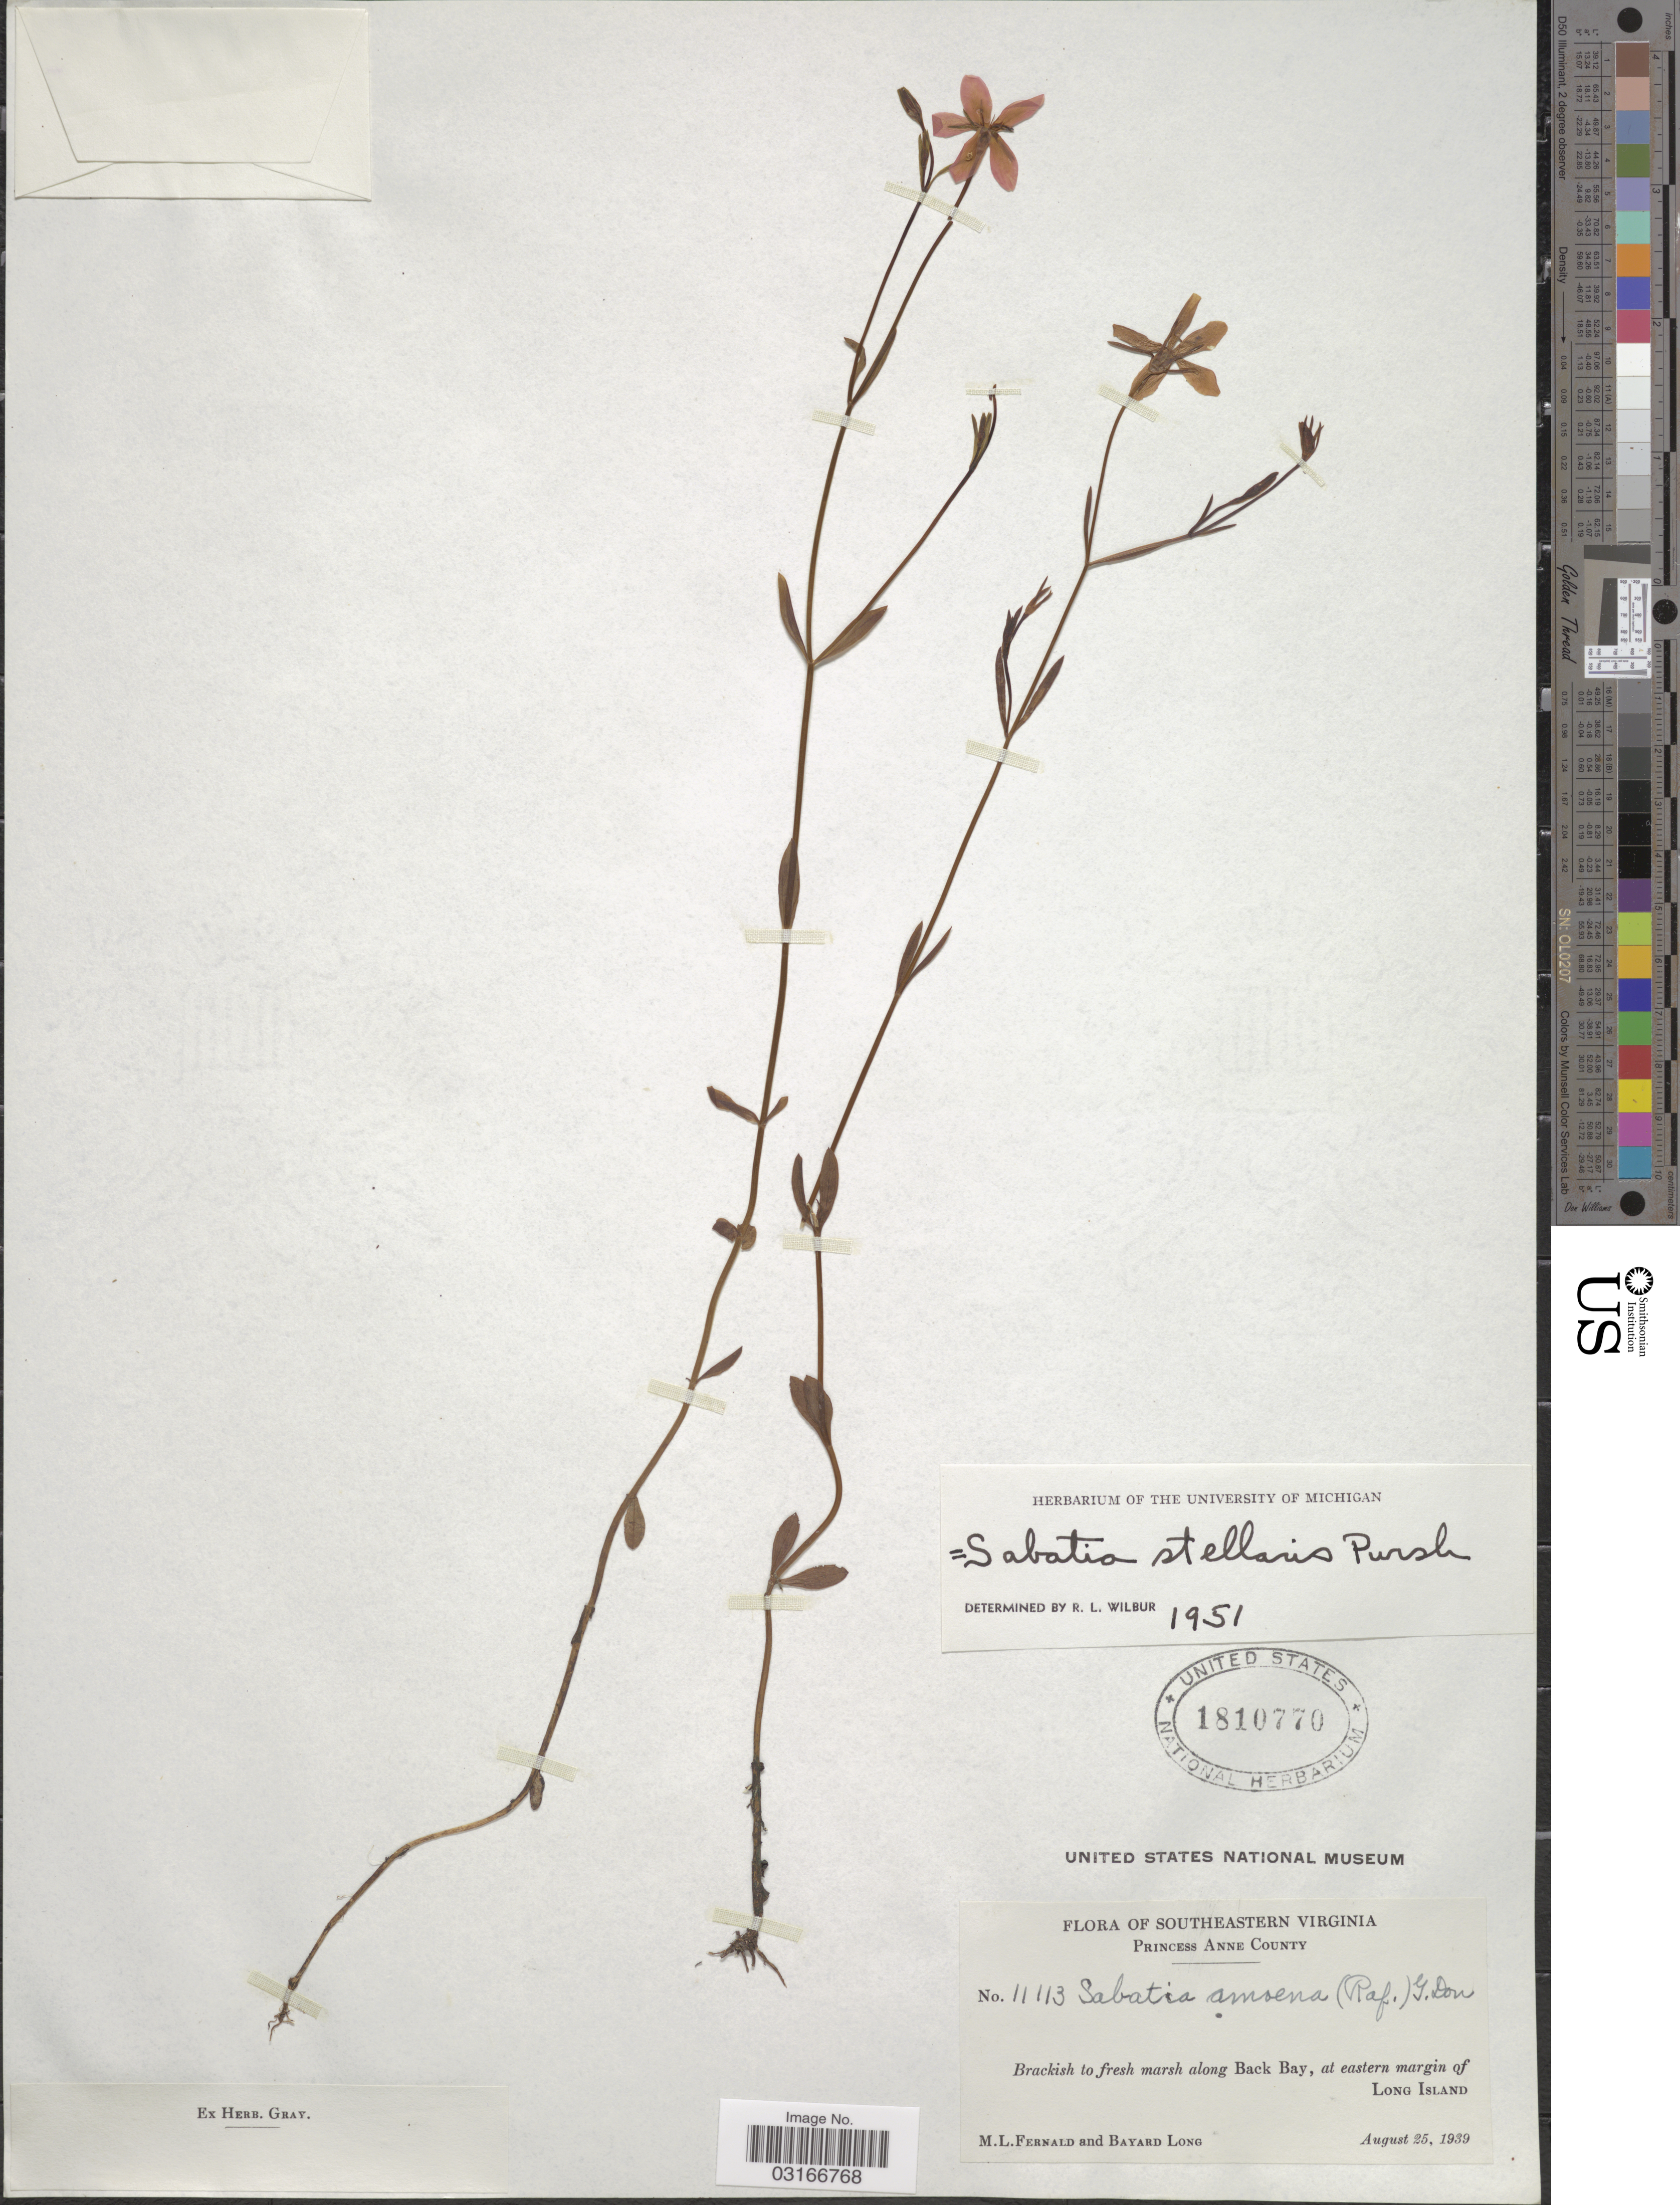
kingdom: Plantae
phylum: Tracheophyta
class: Magnoliopsida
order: Gentianales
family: Gentianaceae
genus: Sabatia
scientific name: Sabatia stellaris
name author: Pursh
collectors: M. L. Fernald & B. Long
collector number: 11113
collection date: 1939-08-25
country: United States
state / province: Virginia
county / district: City of Virginia Beach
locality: Southeastern Virginia. Princess Anne County. Brackish to fresh marsh along Back Bay, at eastern margin of Long Island.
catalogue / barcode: US 1810770